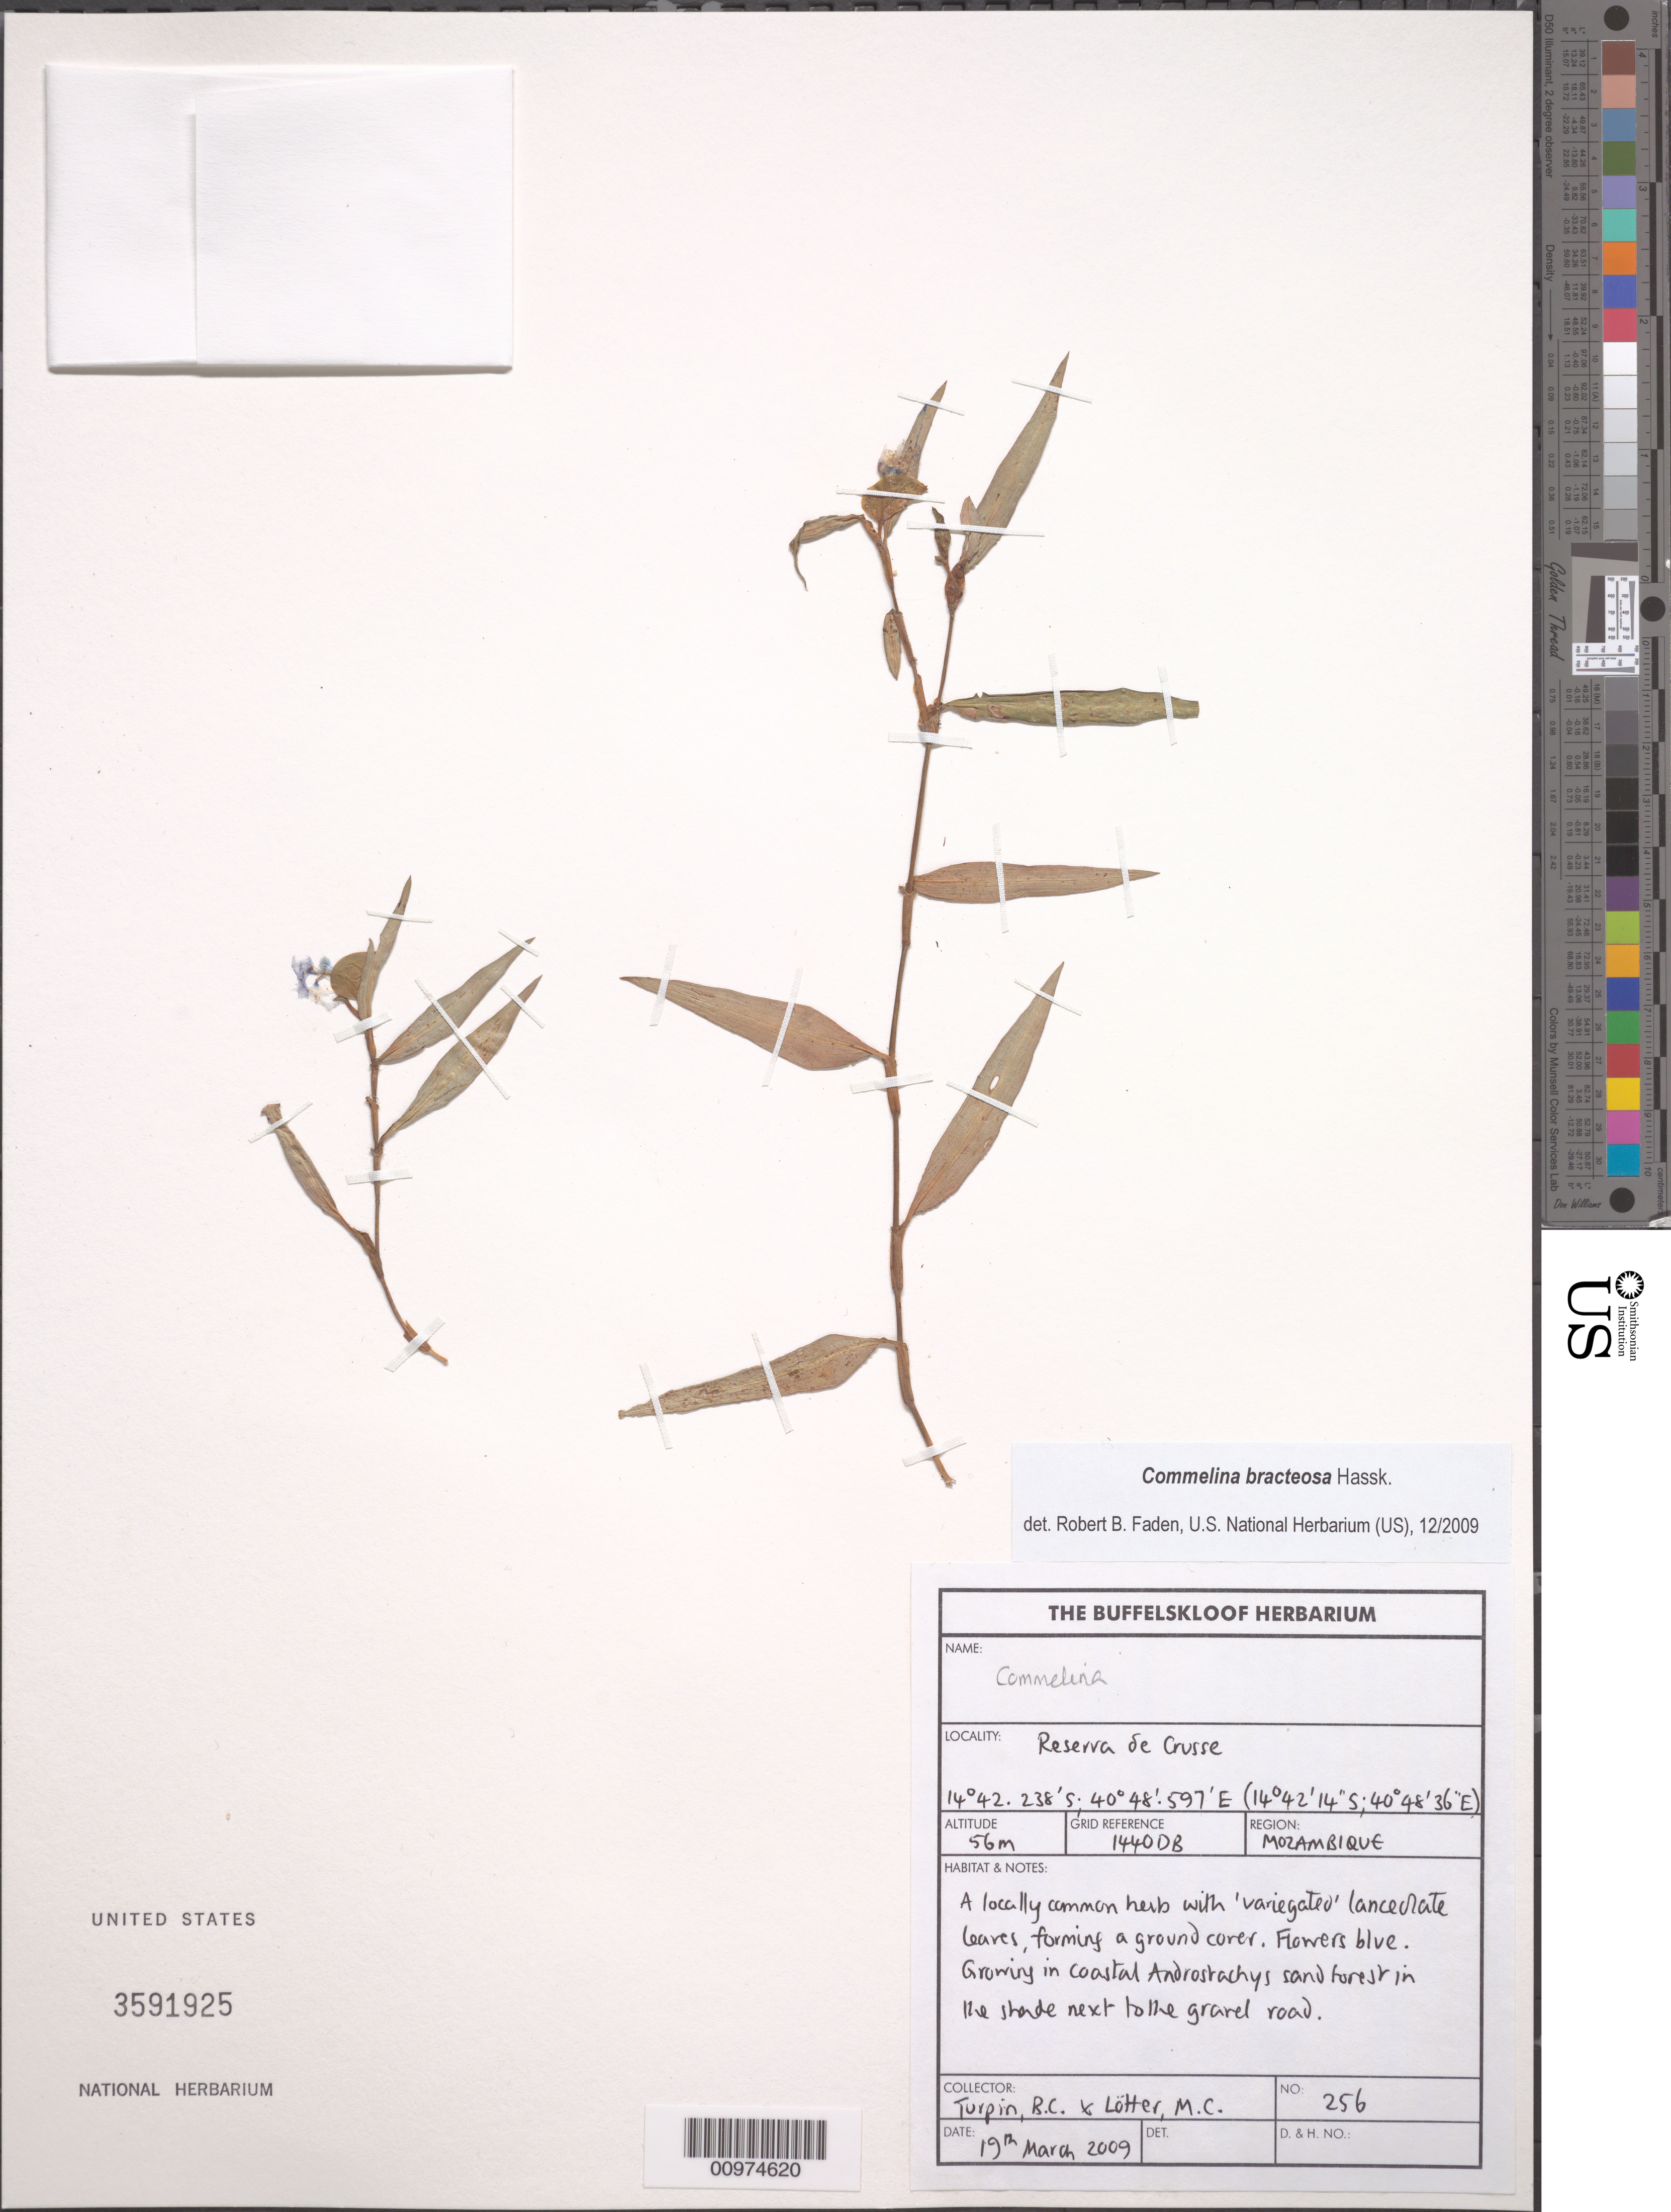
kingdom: Plantae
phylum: Tracheophyta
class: Liliopsida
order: Commelinales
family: Commelinaceae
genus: Commelina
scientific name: Commelina bracteosa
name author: Hassk.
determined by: Faden, Robert B., (US), Smithsonian Institution - National Museum of Natural History (UNITED STATES)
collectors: B. C. Turpin & M. Lötter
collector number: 256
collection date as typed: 19 Mar 2009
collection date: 2009-03-19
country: Mozambique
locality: Reserva de Crusse. Grid Reference 1440DB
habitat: Growing in coastal Androstachys sand forest in the shade next to the gravel road.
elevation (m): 56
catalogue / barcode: US 3591925